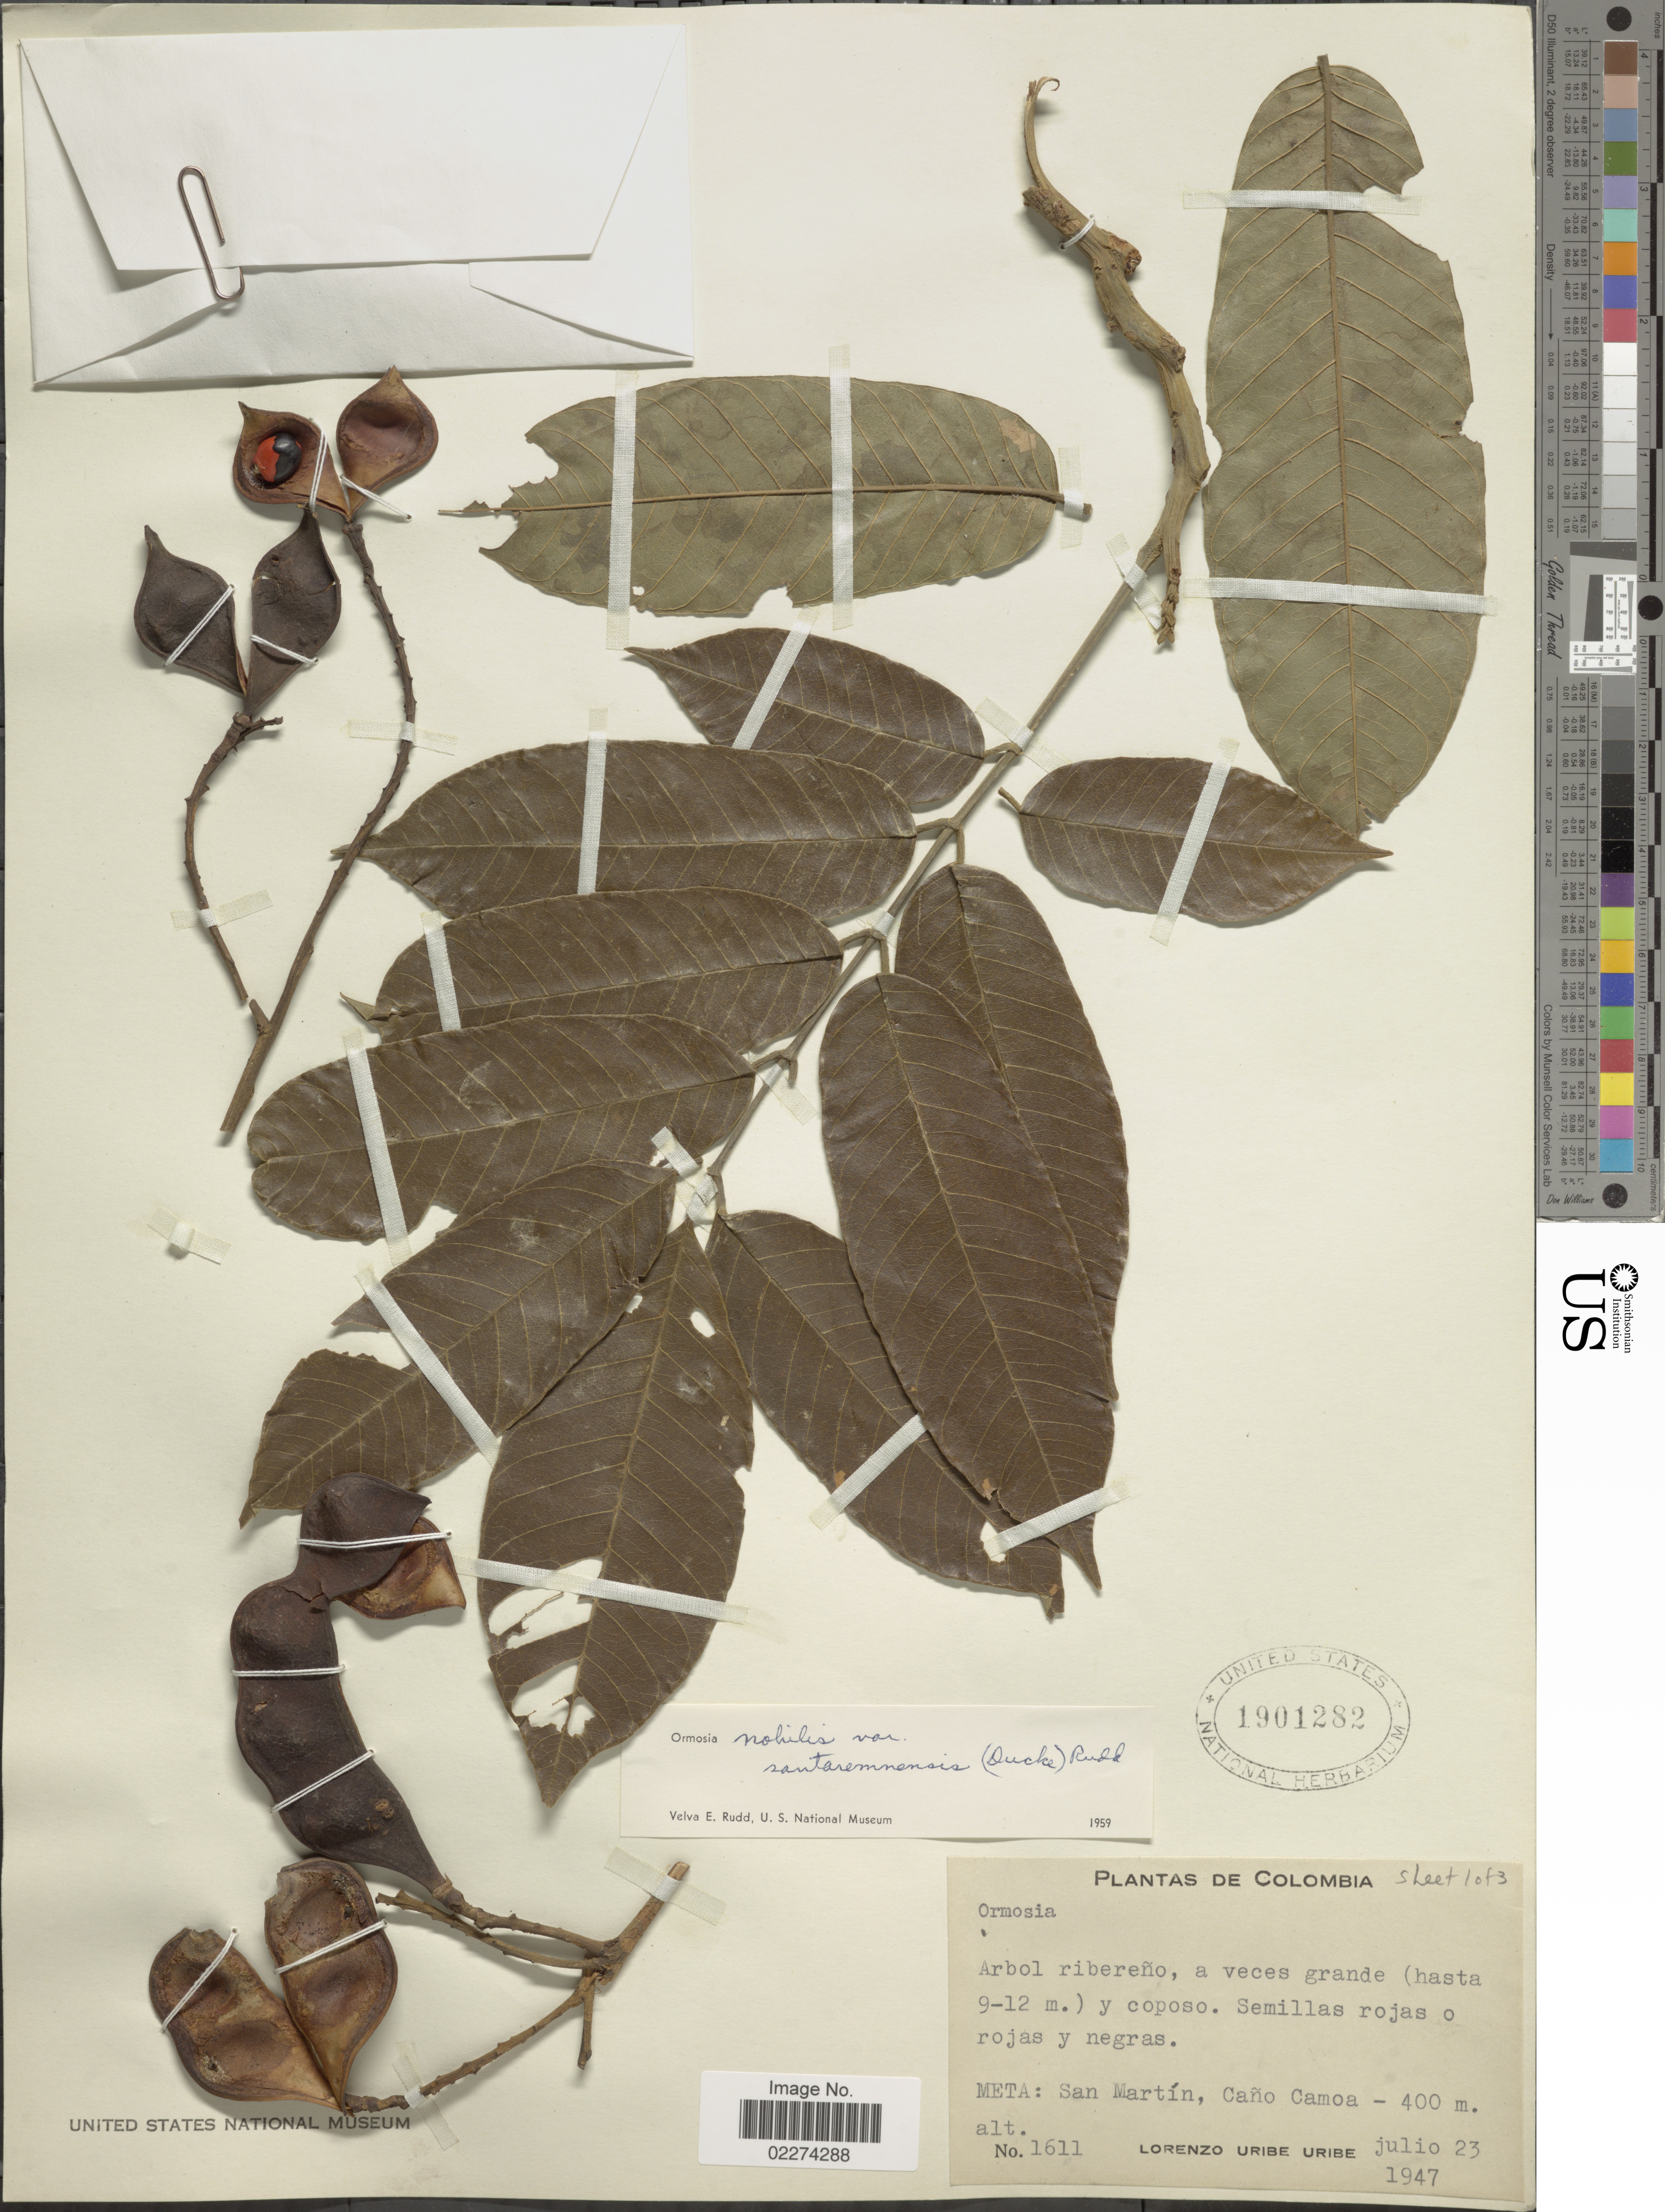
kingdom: Plantae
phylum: Tracheophyta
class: Magnoliopsida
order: Fabales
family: Fabaceae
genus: Ormosia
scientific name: Ormosia santaremnensis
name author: Ducke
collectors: L. Uribe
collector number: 1611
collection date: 1947-07-23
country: Colombia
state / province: Meta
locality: Meta: San Margin, Cano Camoa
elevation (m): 400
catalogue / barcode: US 1901282